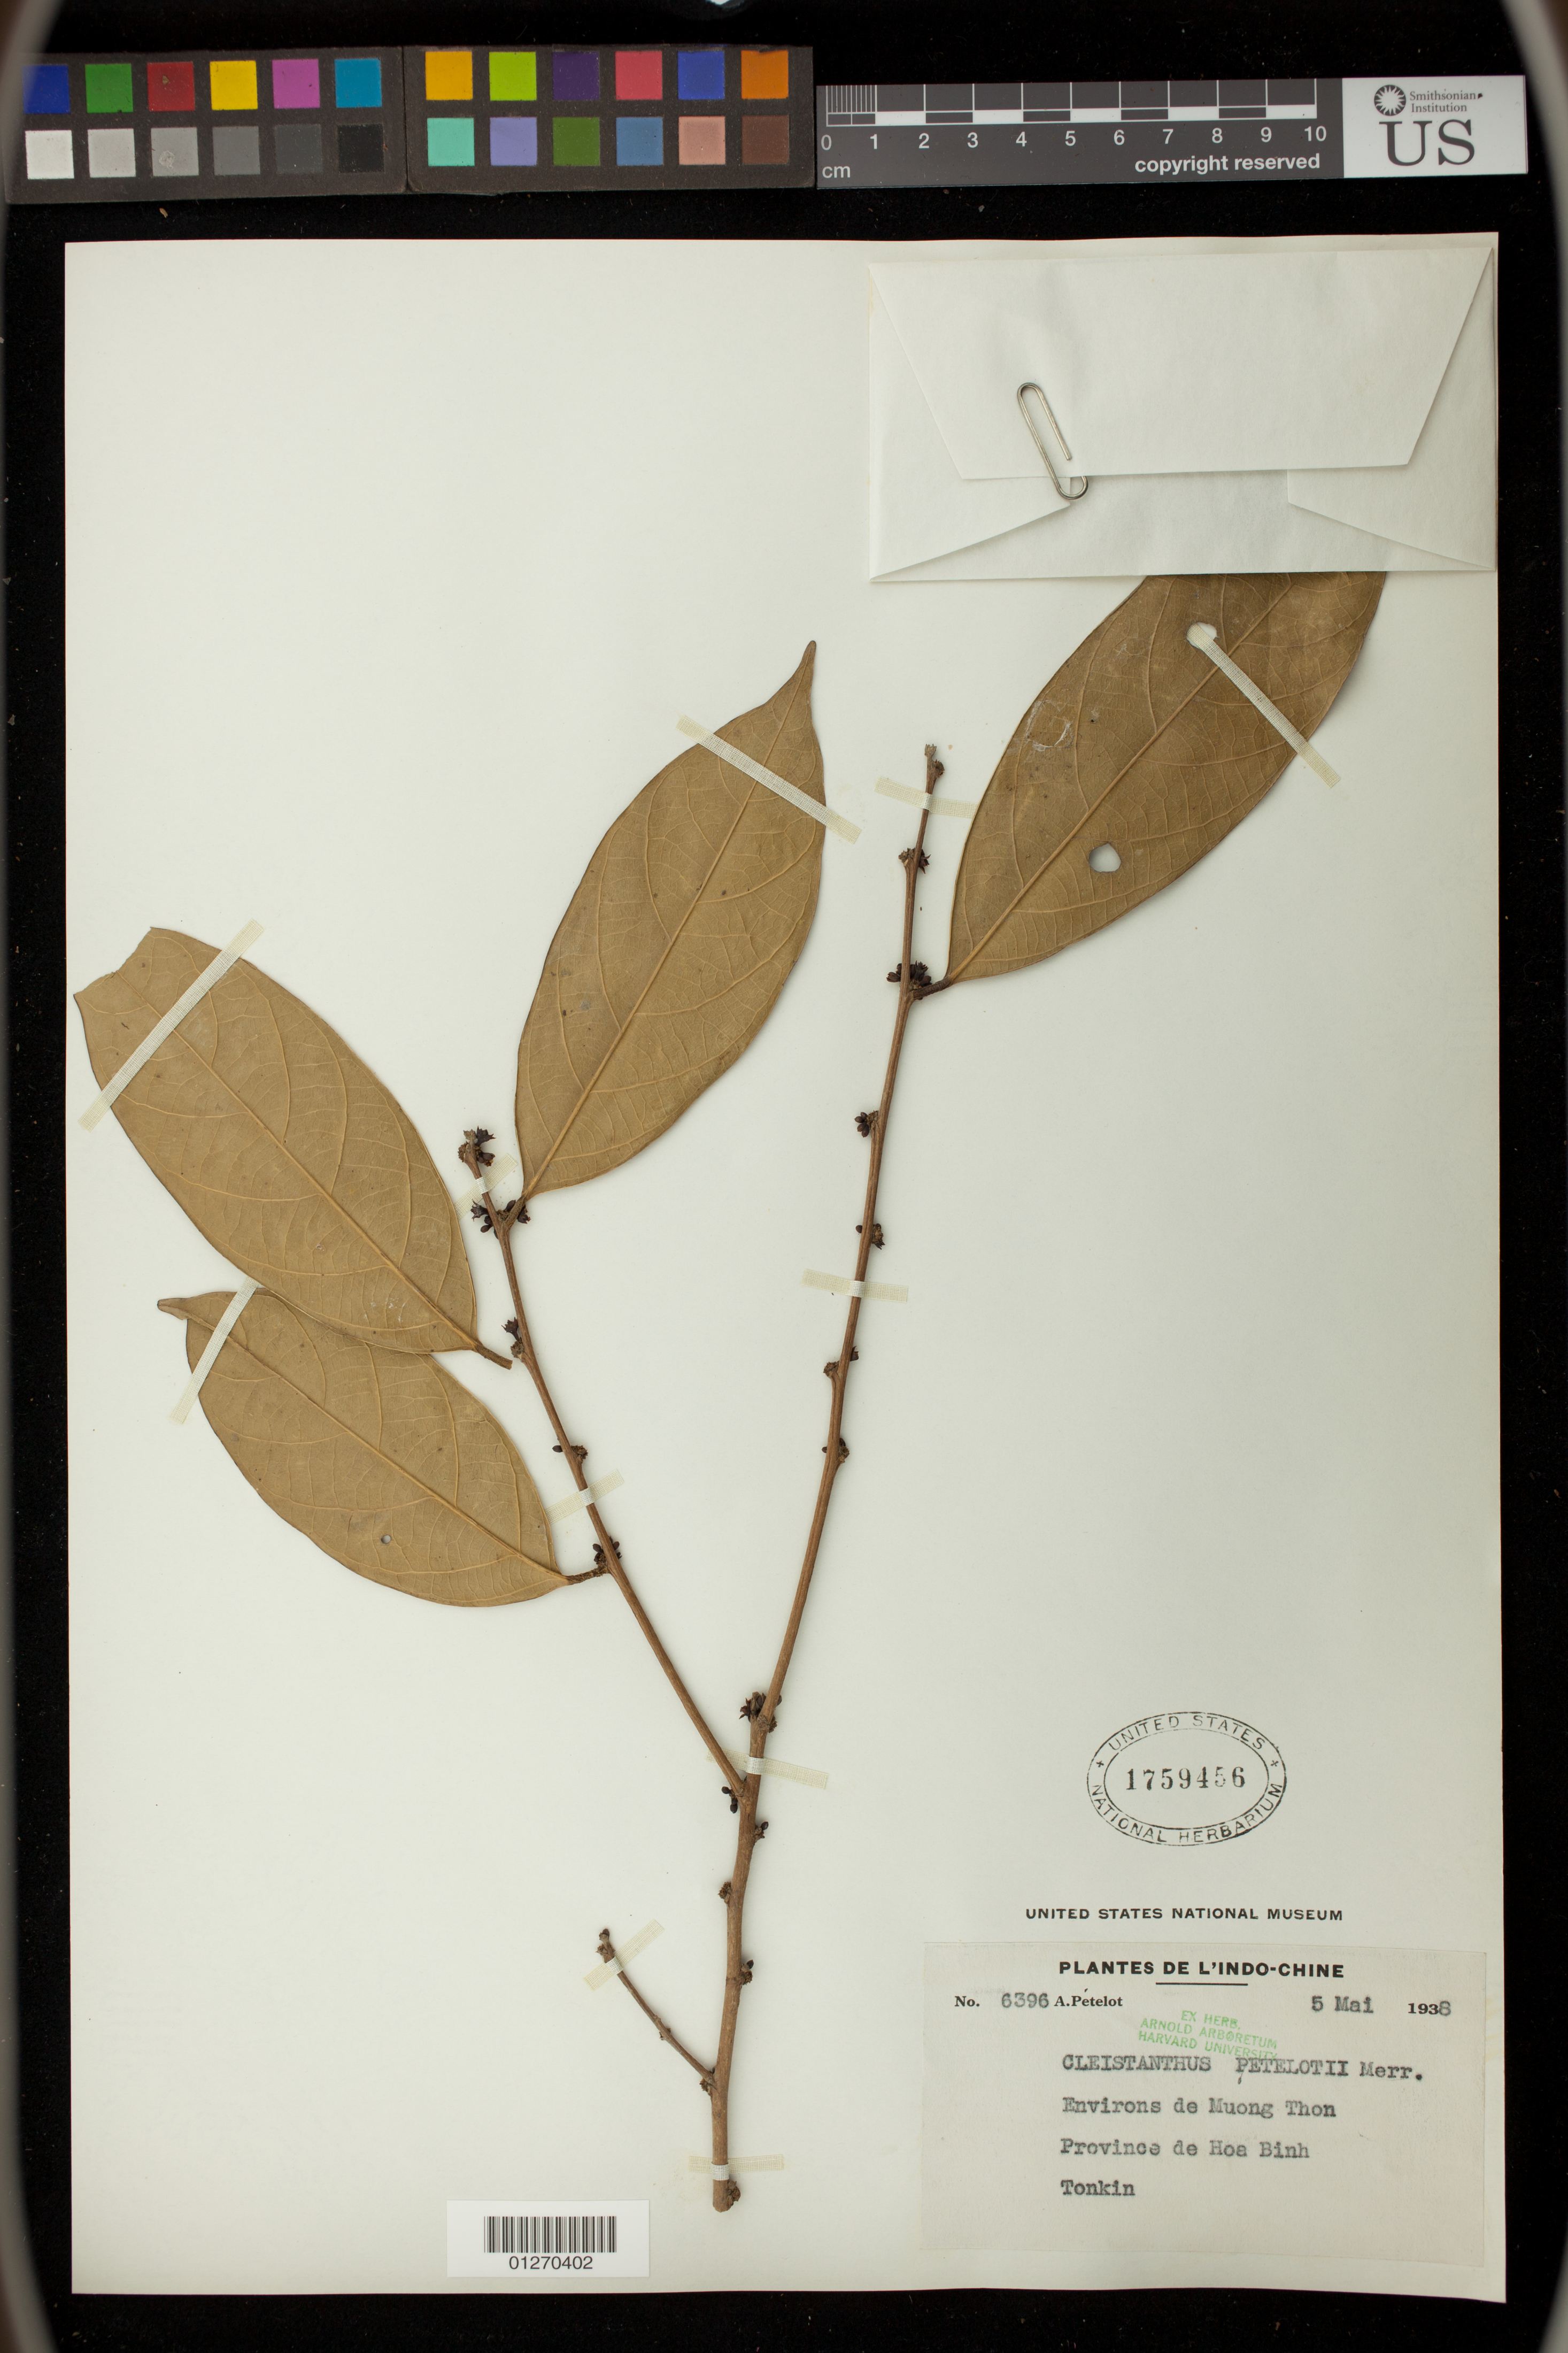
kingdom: Plantae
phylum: Tracheophyta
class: Magnoliopsida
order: Malpighiales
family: Phyllanthaceae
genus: Cleistanthus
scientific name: Cleistanthus petelotii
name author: Merr. ex Croizat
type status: Isotype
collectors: A. Petelot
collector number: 6396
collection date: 1938-05-05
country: Vietnam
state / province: Hoa Binh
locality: Environs de Muong Thon,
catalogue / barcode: US 1759456